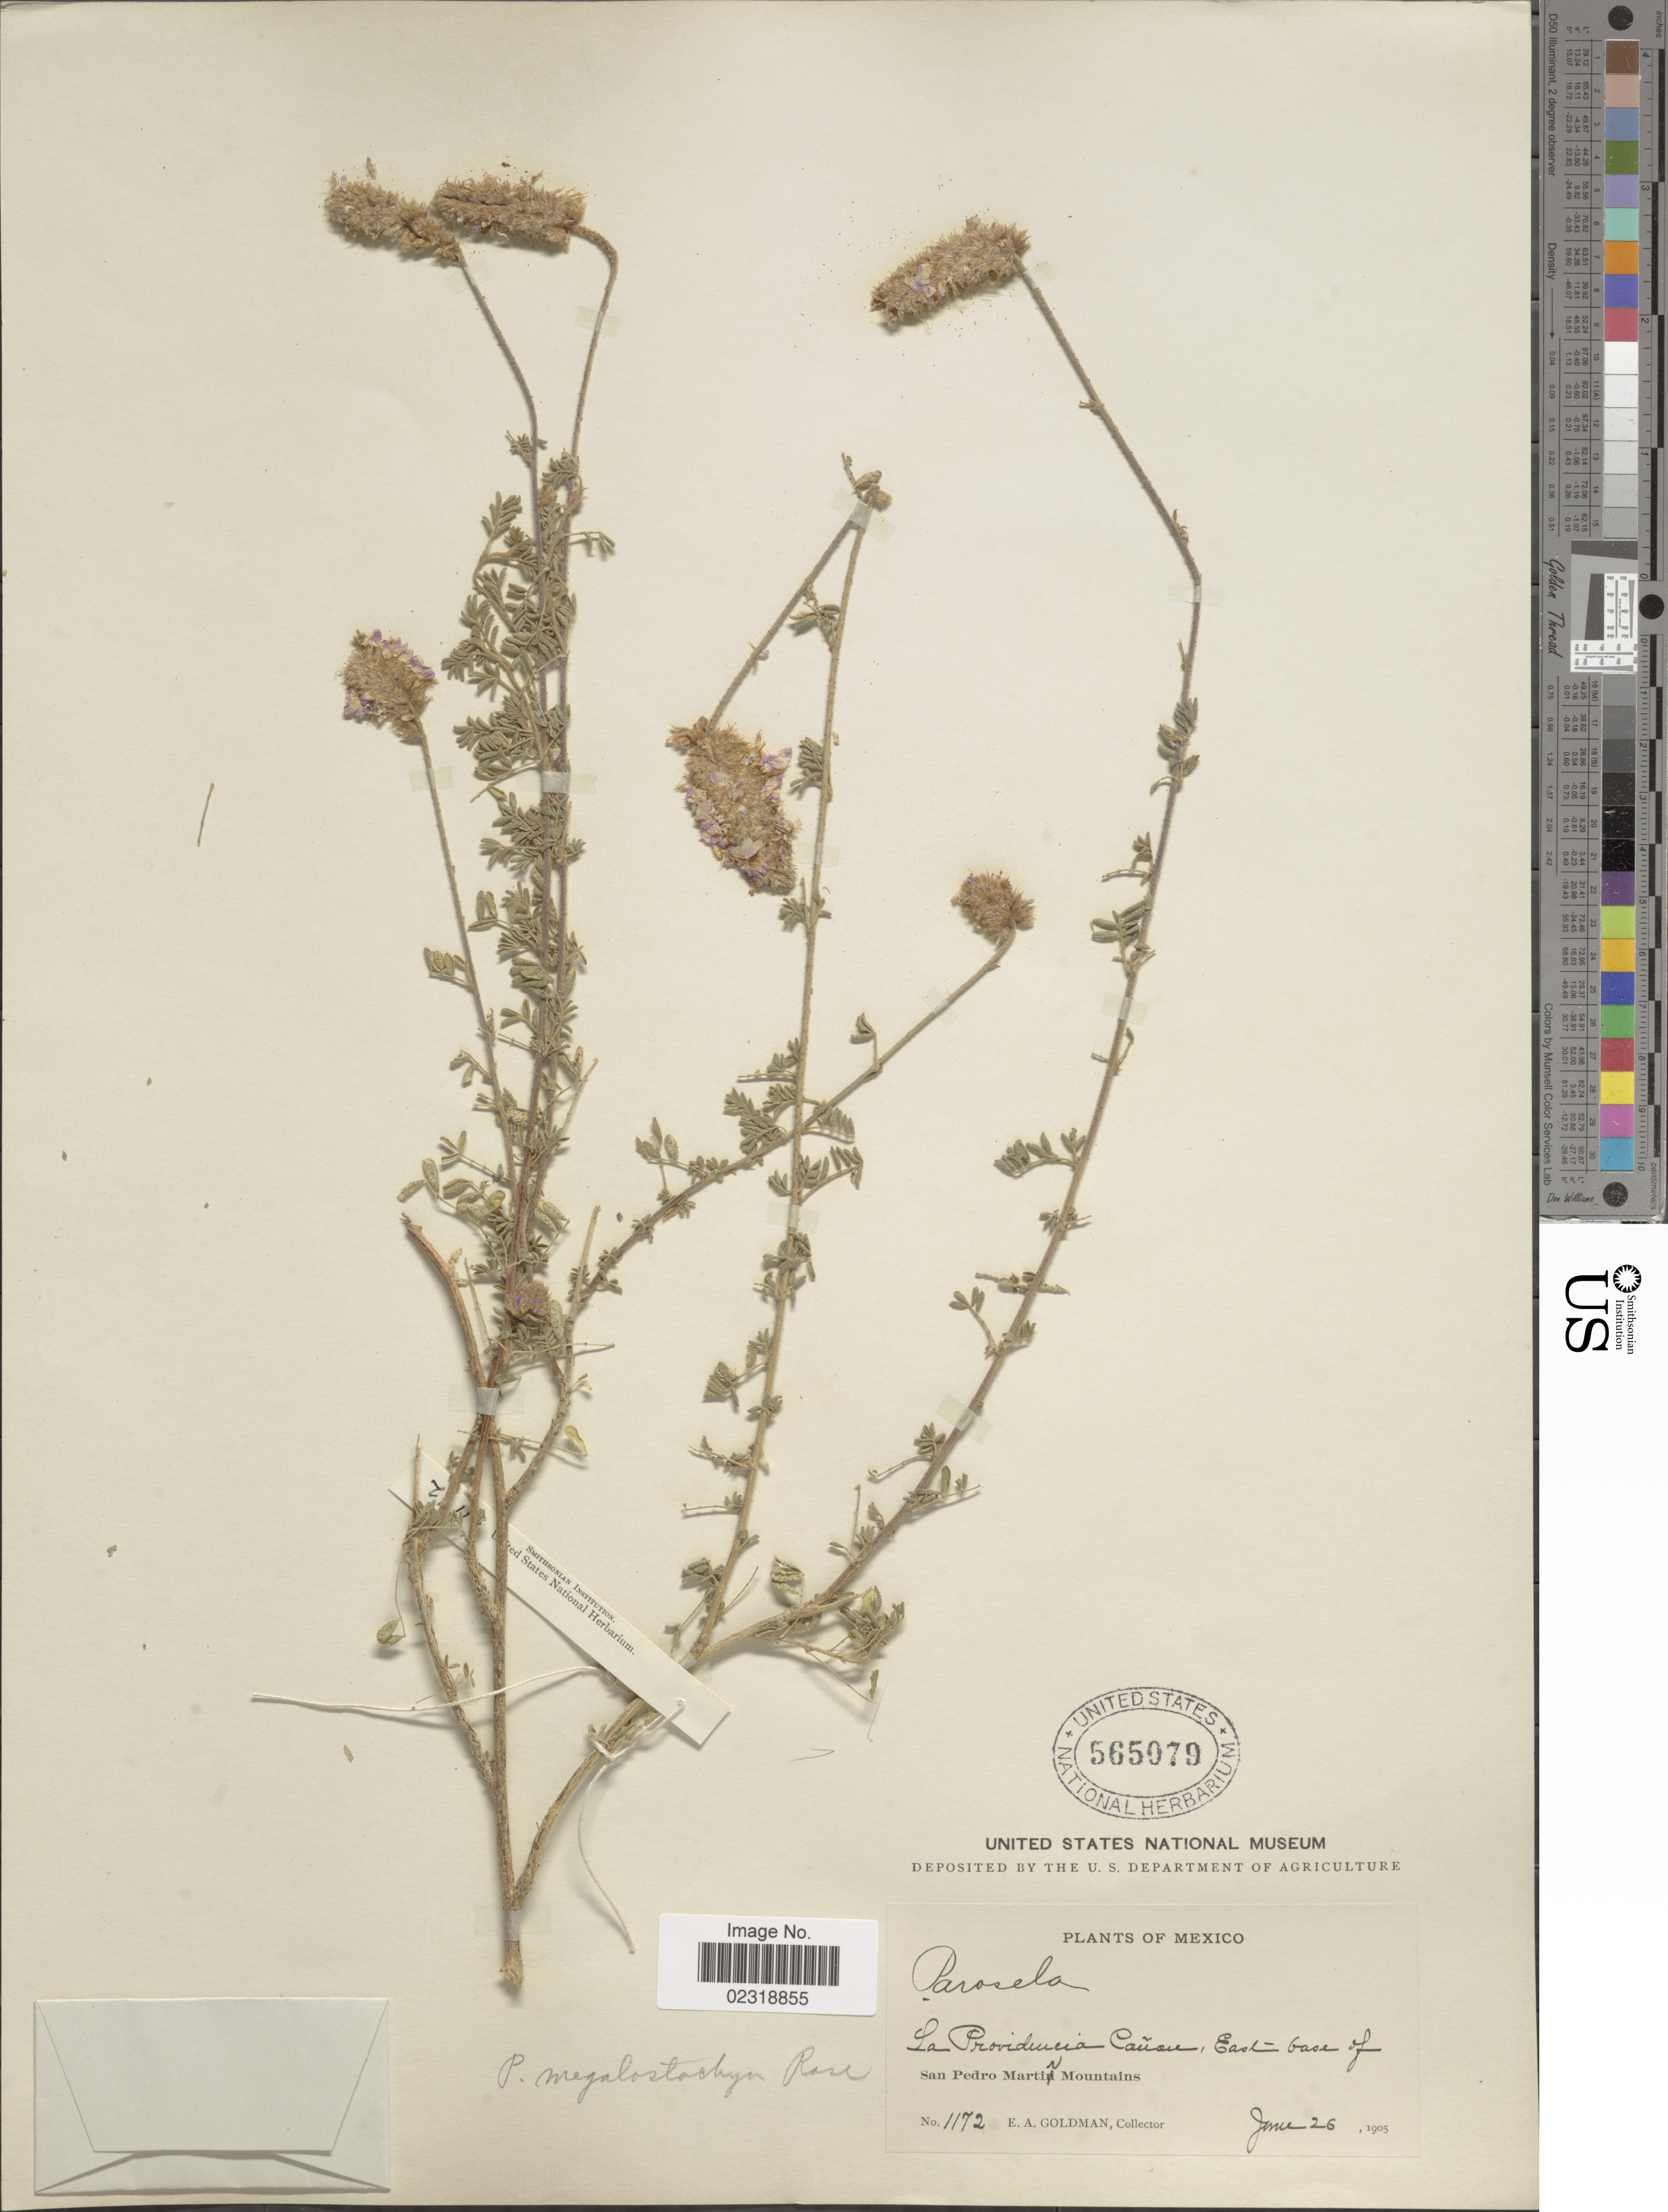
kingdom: Plantae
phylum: Tracheophyta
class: Magnoliopsida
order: Fabales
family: Fabaceae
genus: Dalea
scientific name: Dalea megalostachya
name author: (M. Rose) Wiggins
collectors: E. A. Goldman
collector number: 1172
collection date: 1905-06-26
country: Mexico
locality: La Providencia Canon, East base of San Pedro Martin Mountains.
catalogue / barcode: US 565079